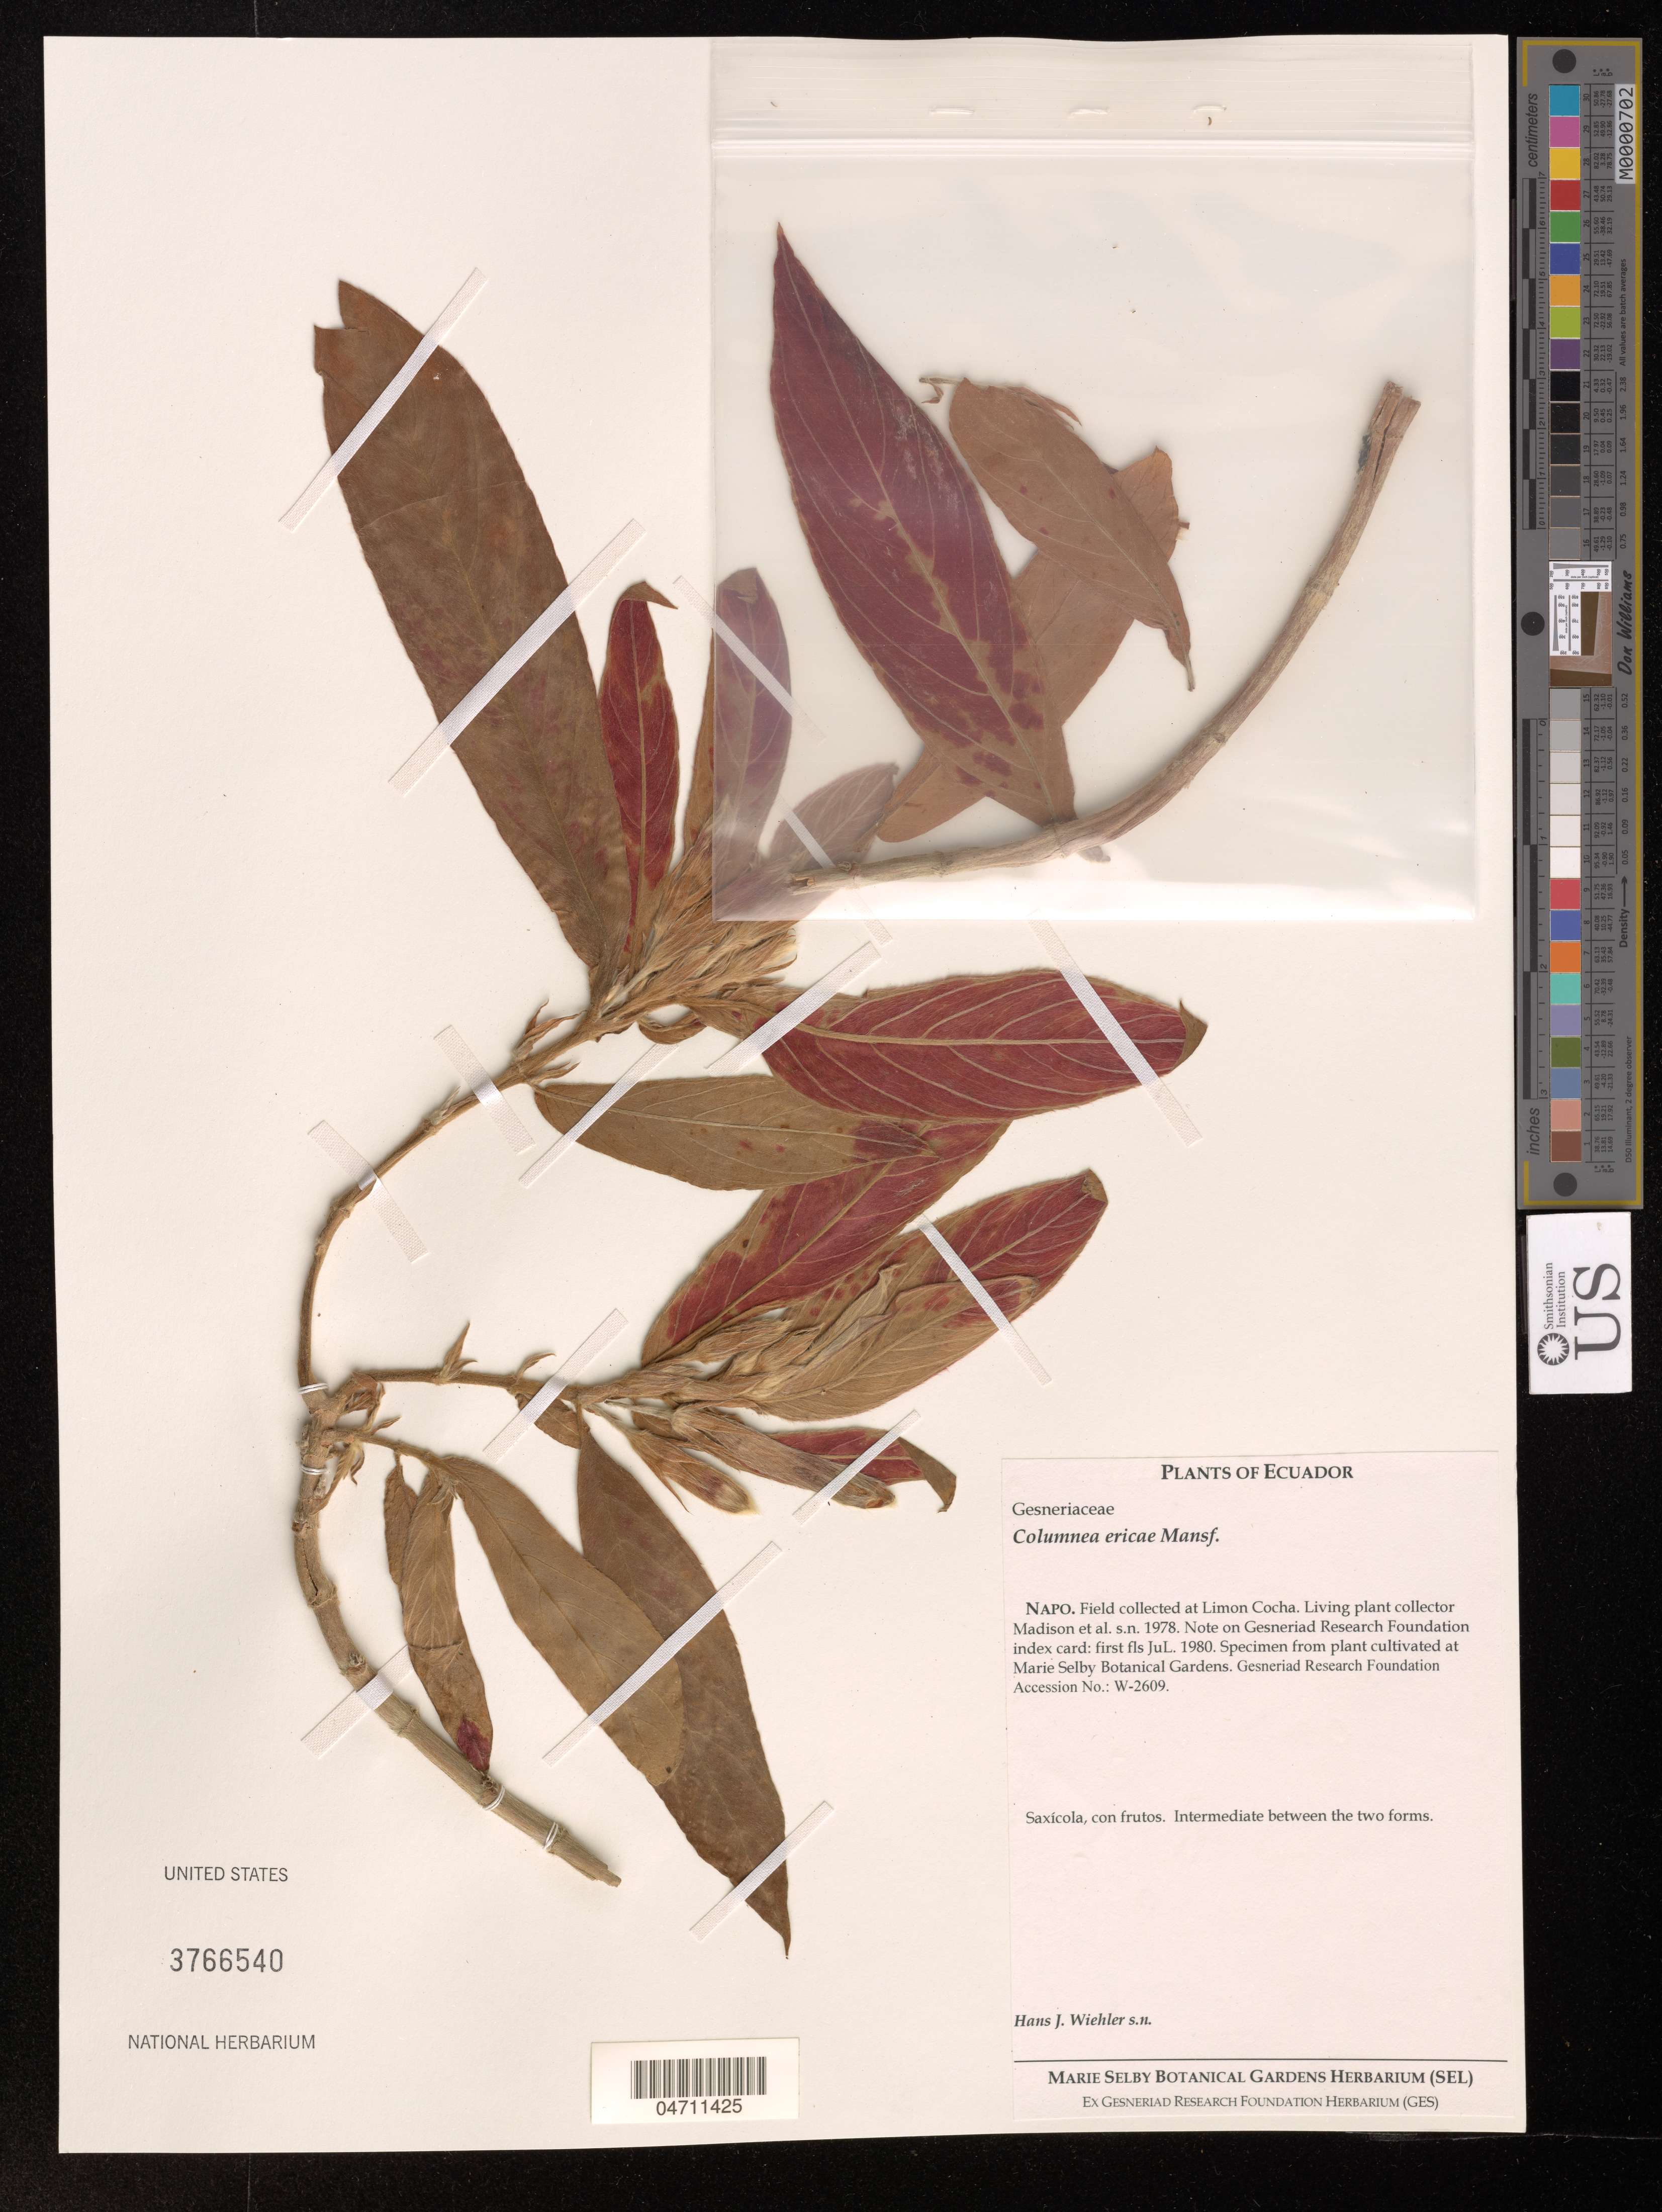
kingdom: Plantae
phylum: Tracheophyta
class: Magnoliopsida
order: Lamiales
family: Gesneriaceae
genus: Columnea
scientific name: Columnea ericae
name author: Mansf.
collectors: H. Wiehler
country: United States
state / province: Florida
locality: Cultivated at Marie Selby Botanical Gardens.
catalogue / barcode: US 3766540